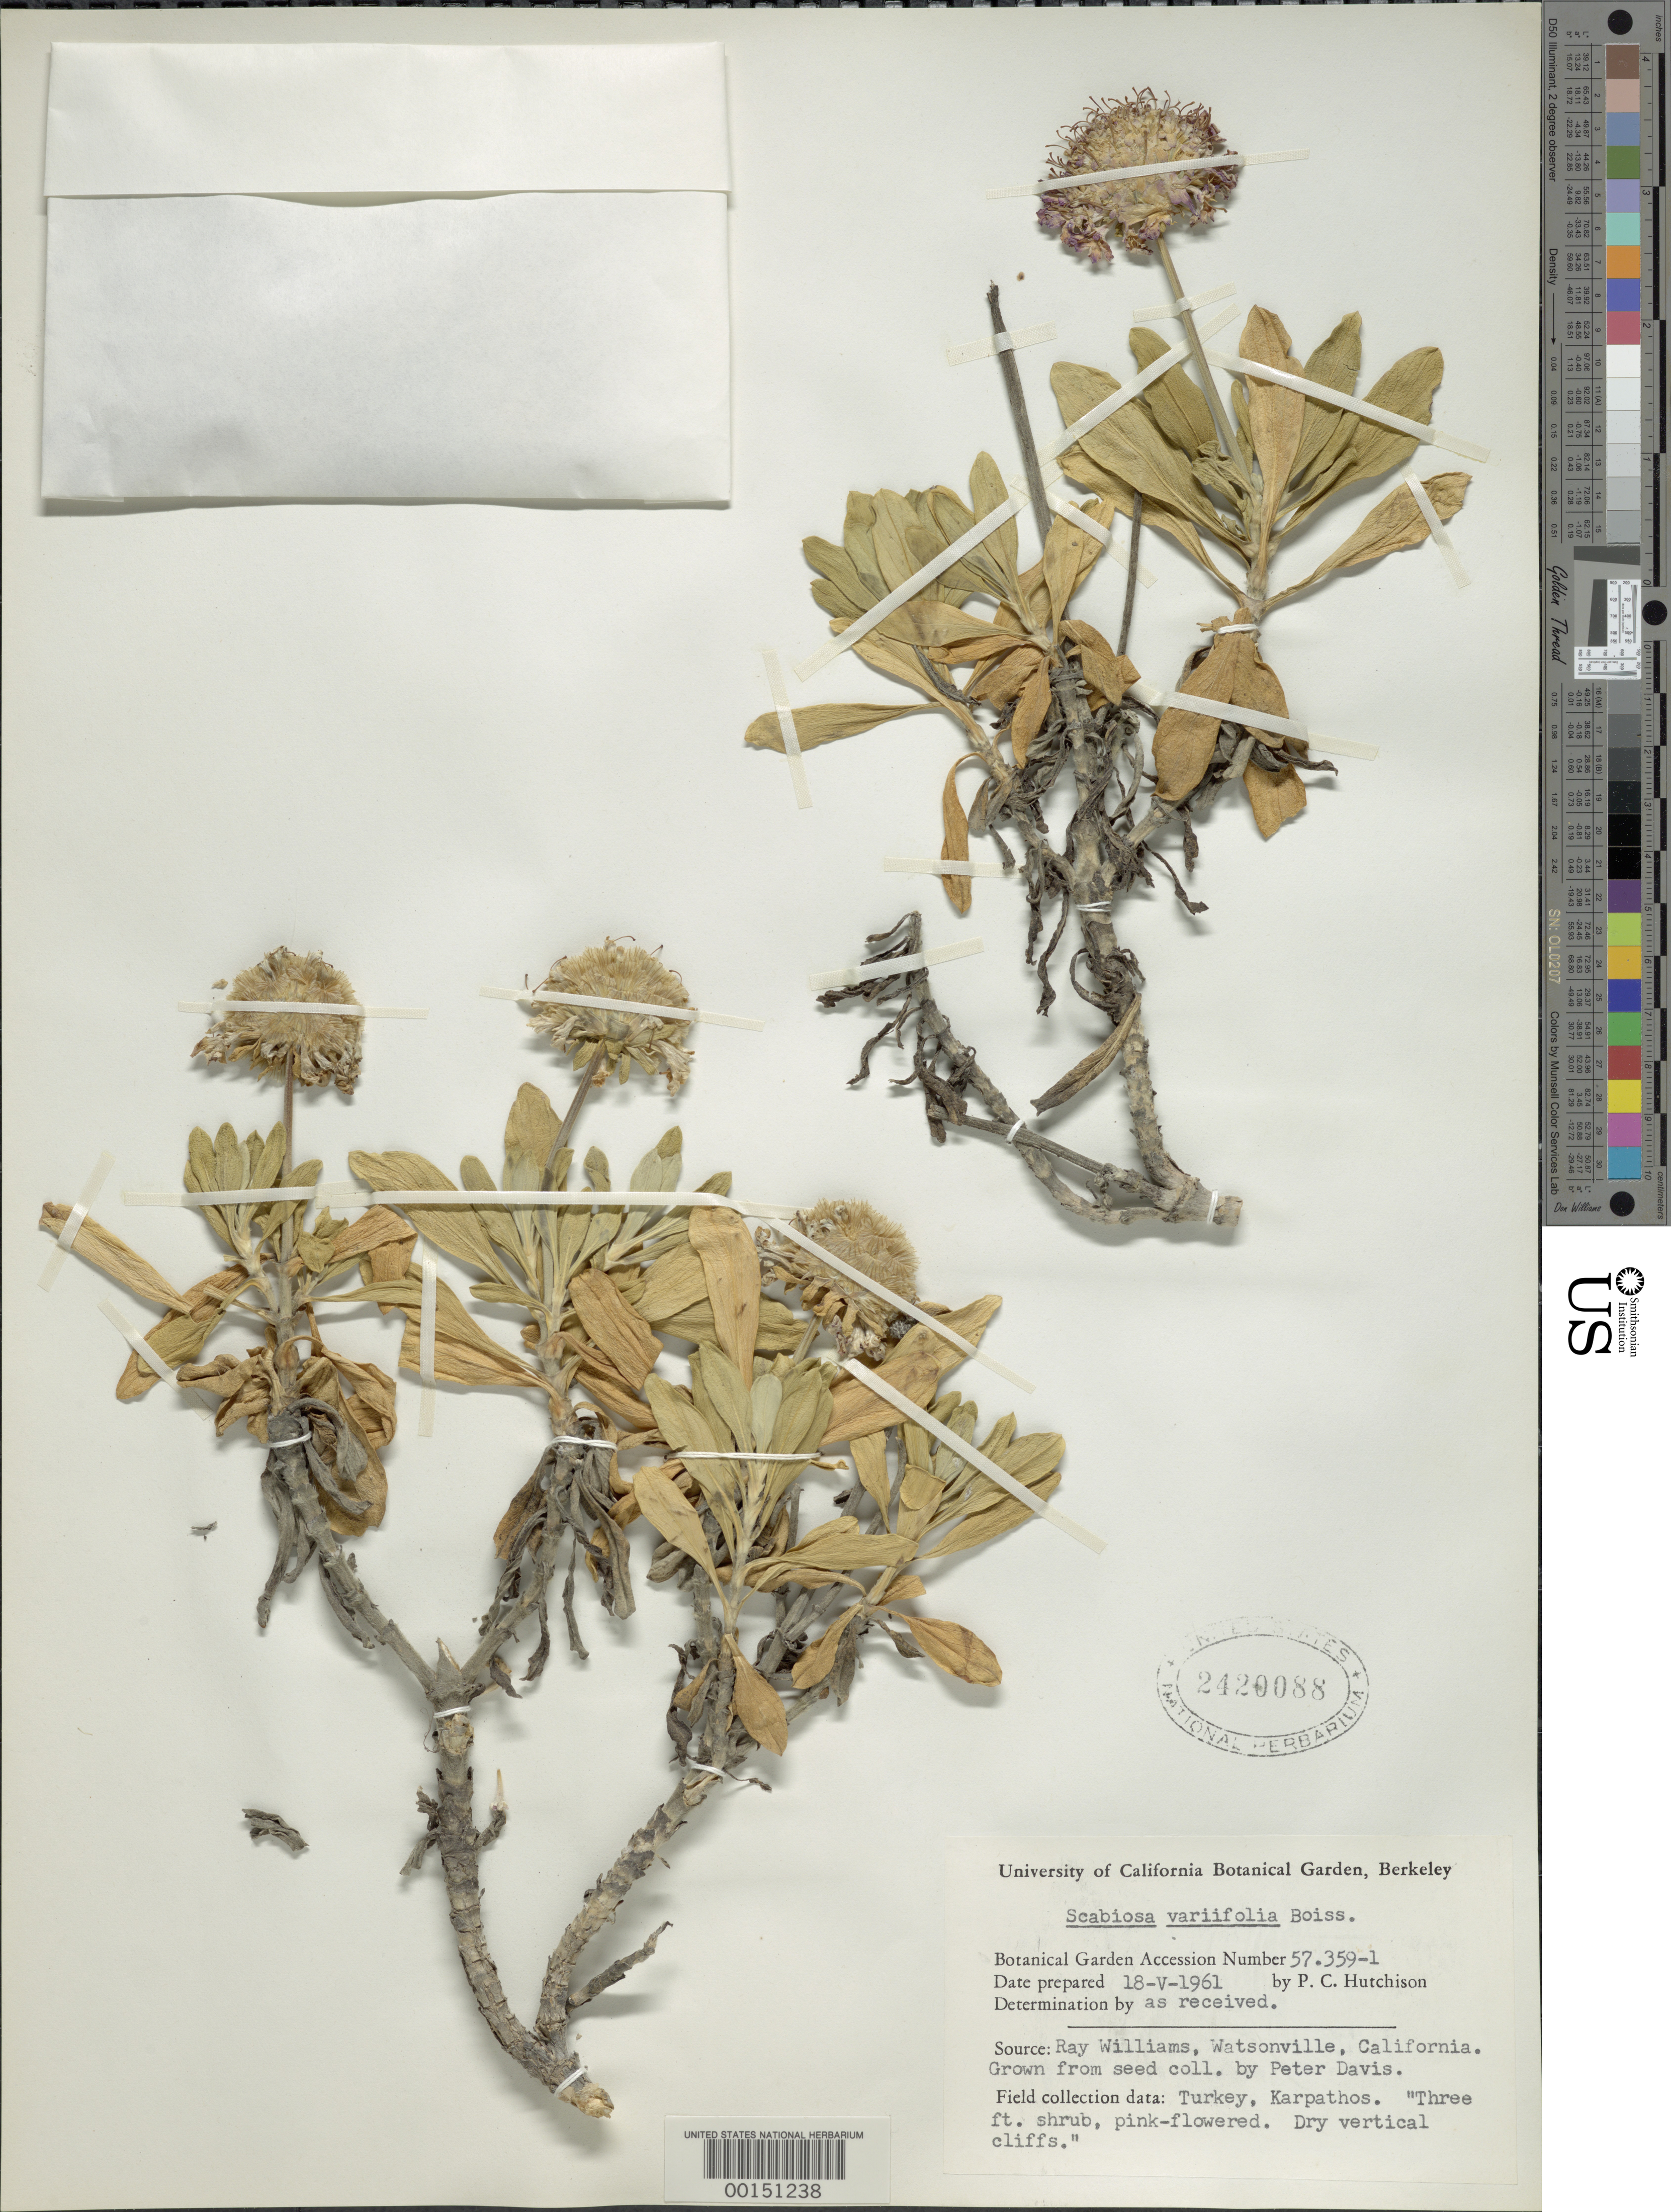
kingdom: Plantae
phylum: Tracheophyta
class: Magnoliopsida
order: Dipsacales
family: Caprifoliaceae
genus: Scabiosa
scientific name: Scabiosa variifolia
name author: Boiss.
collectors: P. C. Hutchison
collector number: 57.359-1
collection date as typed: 18 May 1961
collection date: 1961-05-18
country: Turkey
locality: Karpathos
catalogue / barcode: US 2420088